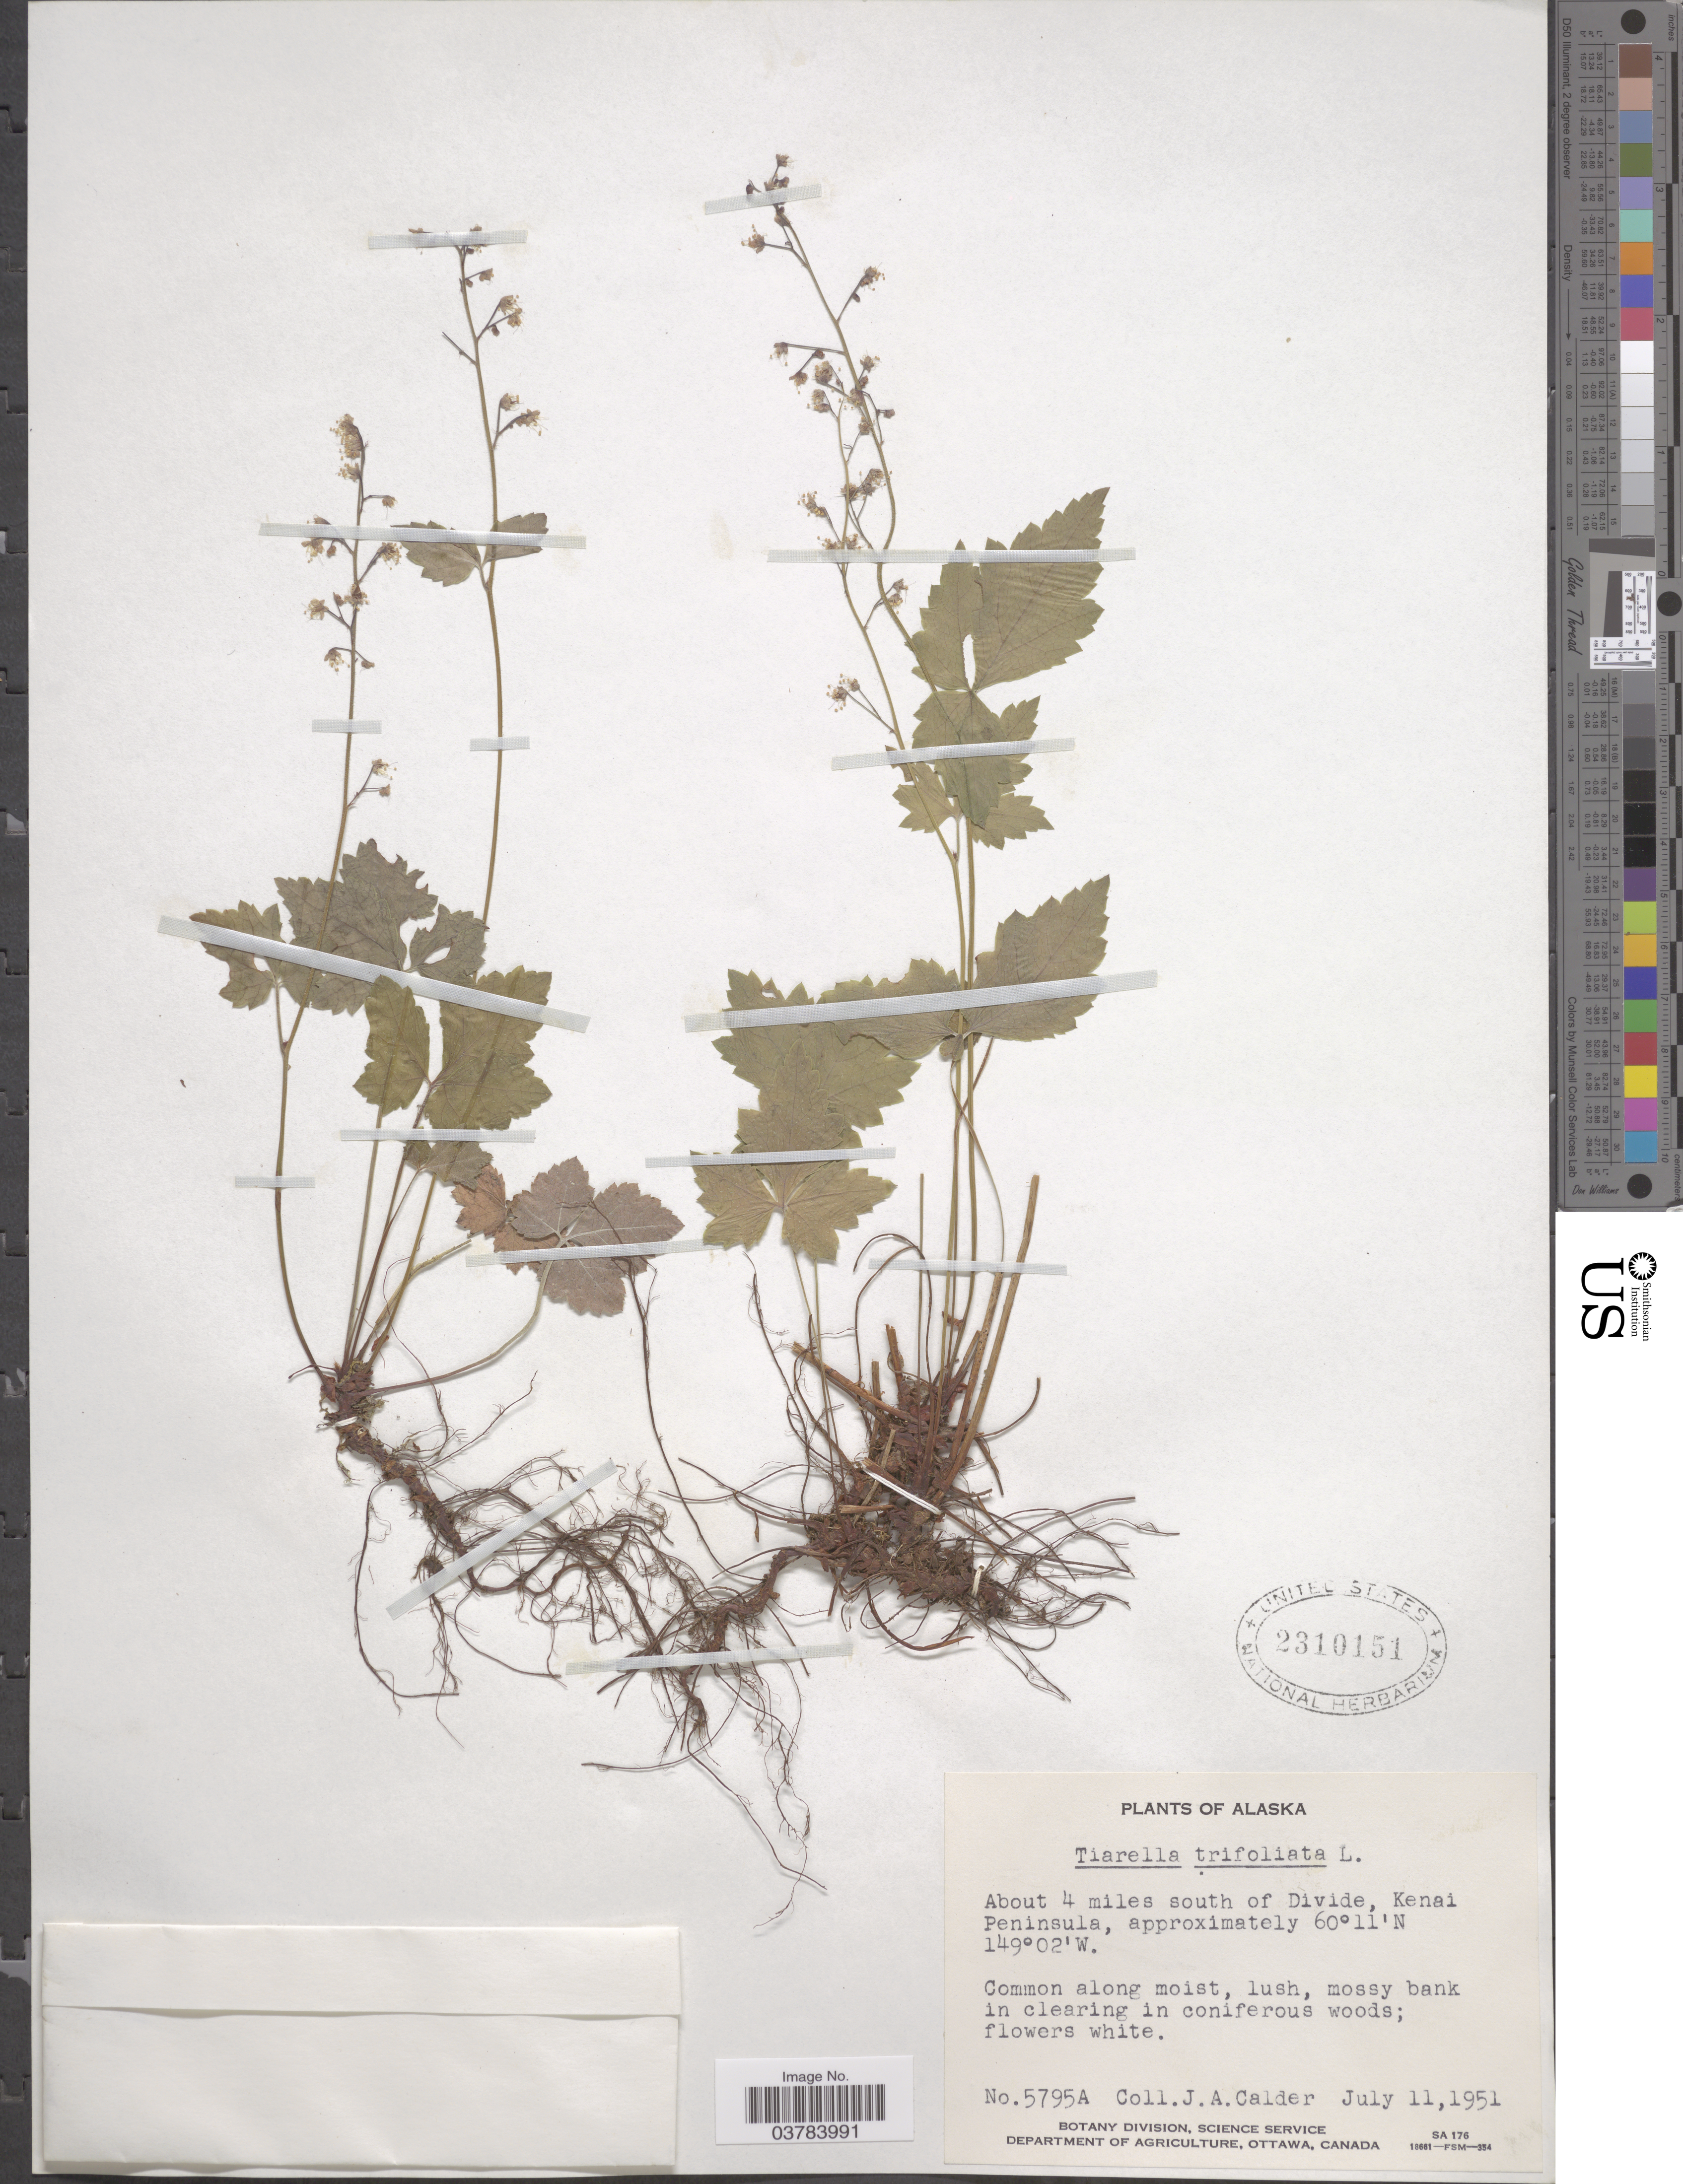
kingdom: Plantae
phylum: Tracheophyta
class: Magnoliopsida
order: Saxifragales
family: Saxifragaceae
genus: Tiarella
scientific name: Tiarella trifoliata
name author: L.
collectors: J. A. Calder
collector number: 5795A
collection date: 1951-07-11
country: United States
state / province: Alaska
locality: About 4 miles south of Divide, Kenai Peninsula.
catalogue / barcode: US 2310151